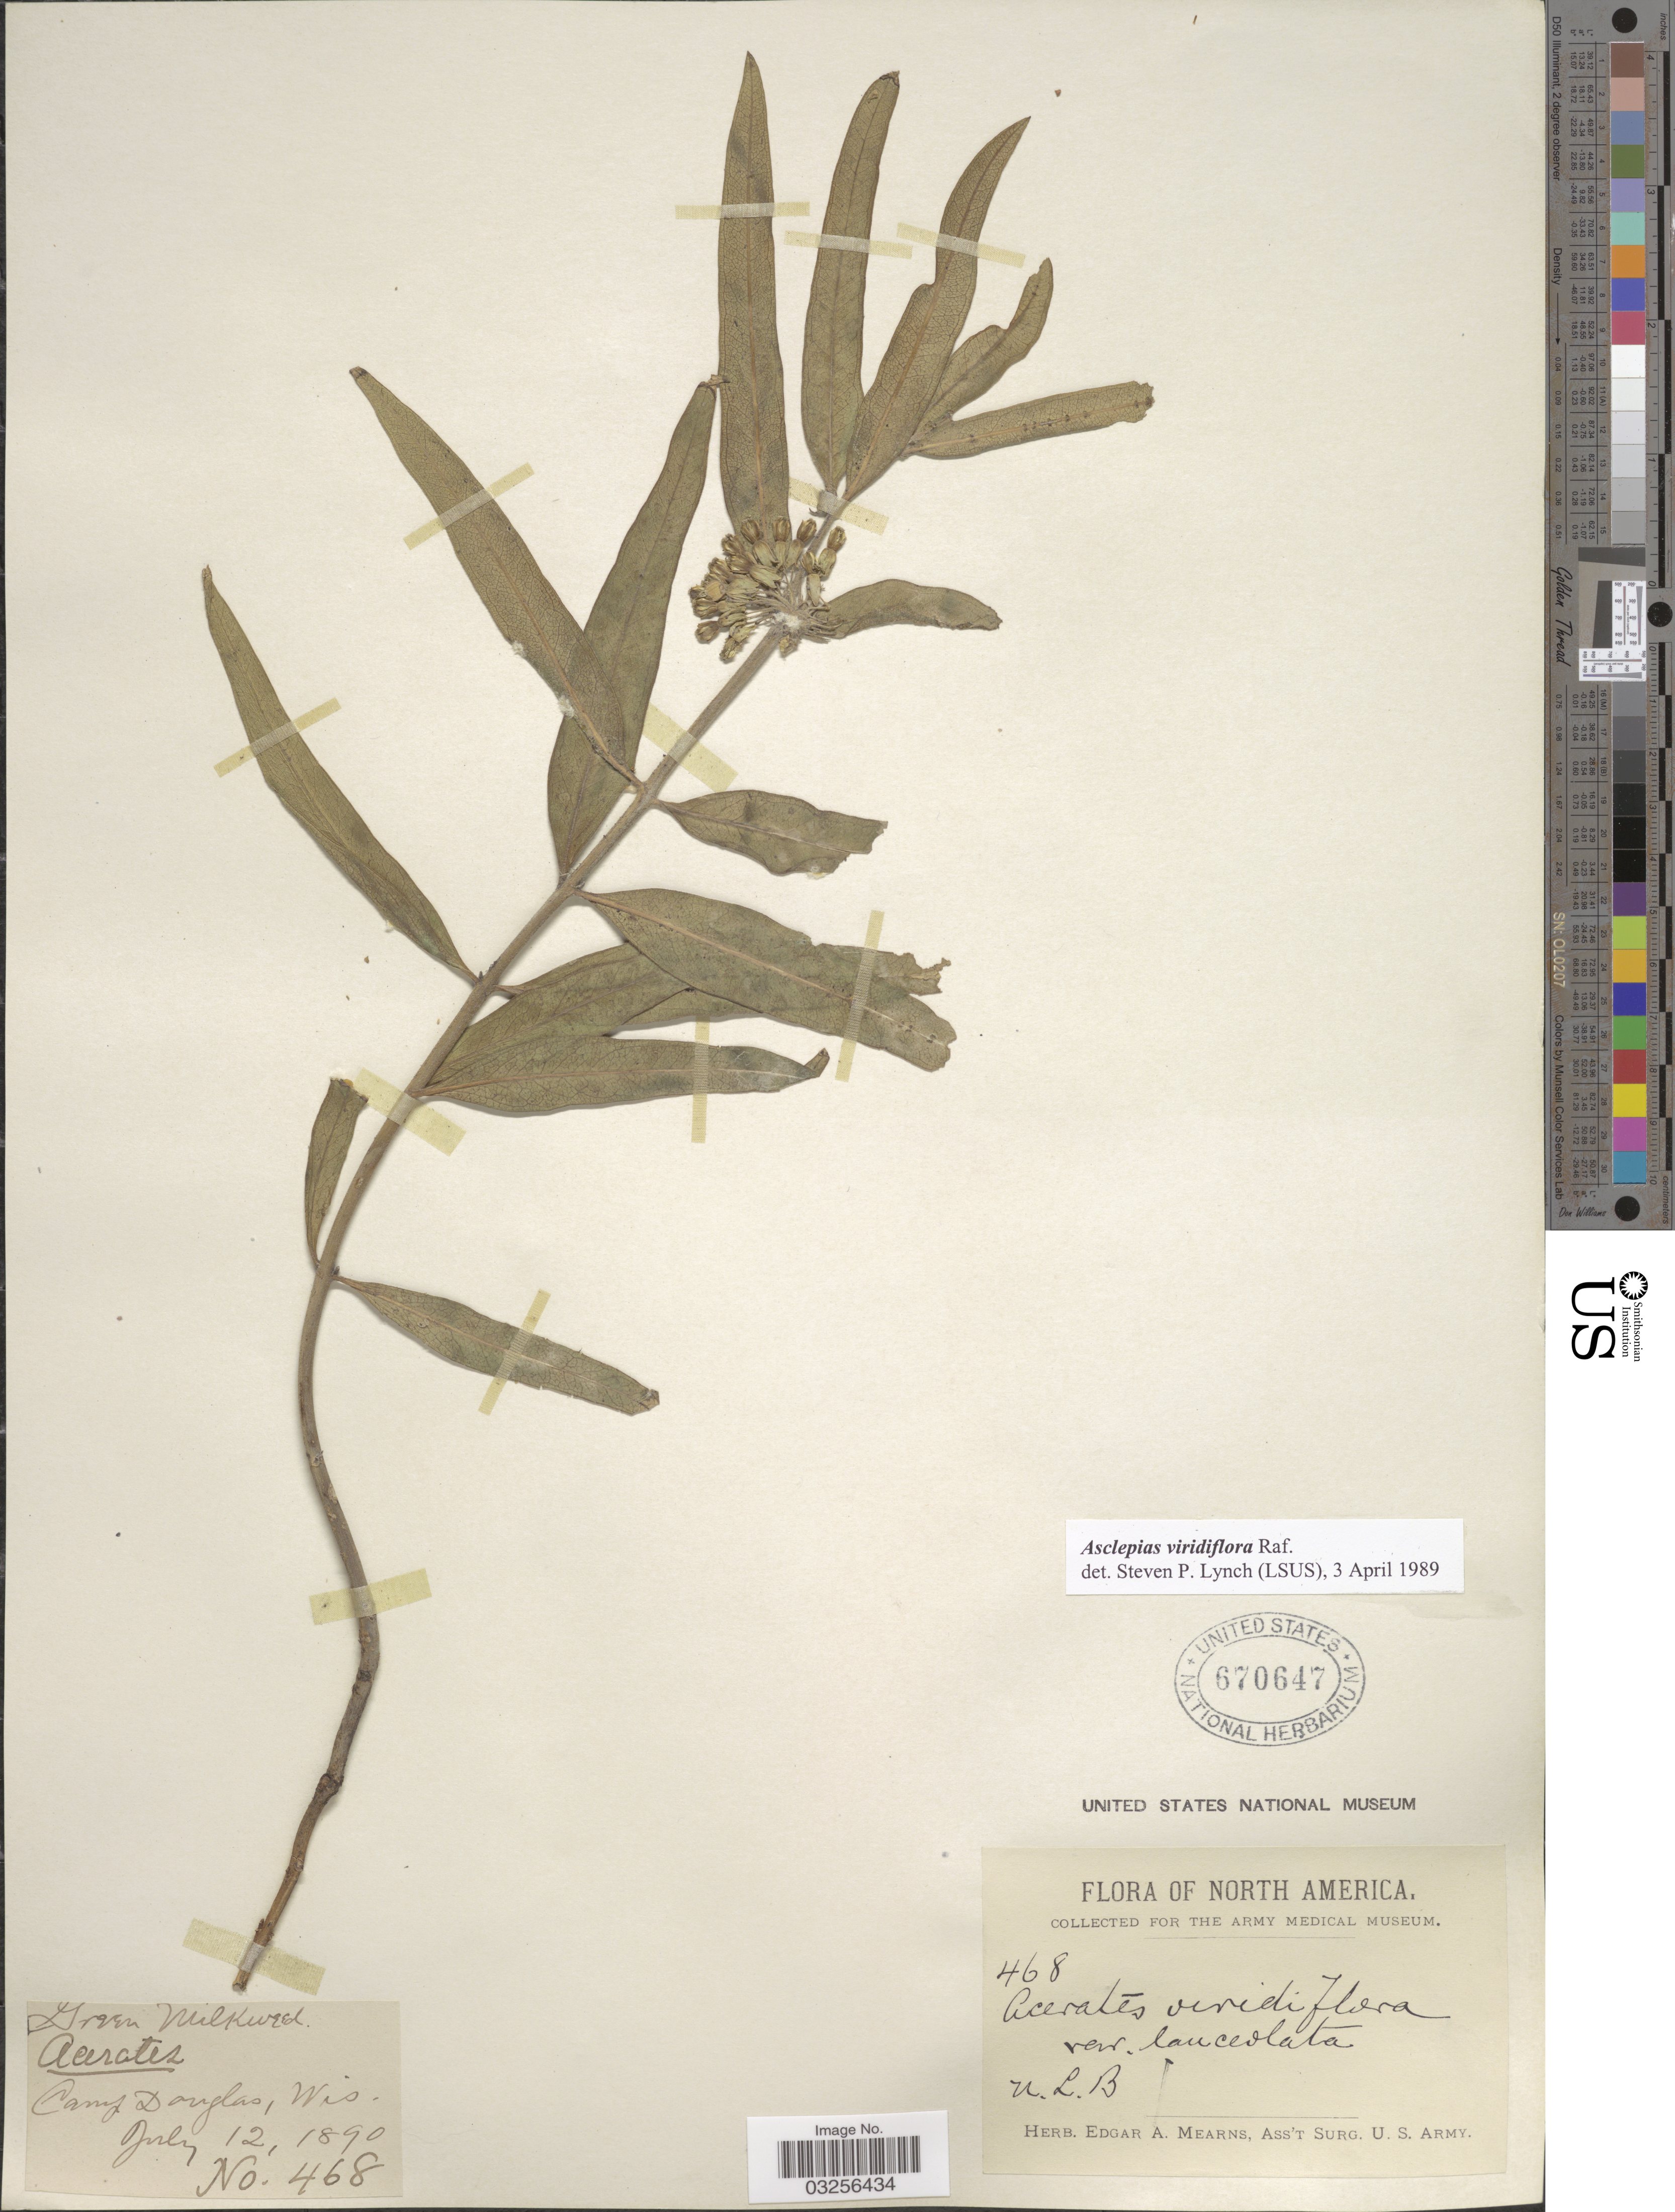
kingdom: Plantae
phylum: Tracheophyta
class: Magnoliopsida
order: Gentianales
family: Apocynaceae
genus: Asclepias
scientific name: Asclepias viridiflora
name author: Raf.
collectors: E. A. Mearns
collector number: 468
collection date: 1890-07-12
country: United States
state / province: Wisconsin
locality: U. L. B. Camp Douglas, Wis.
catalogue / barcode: US 670647